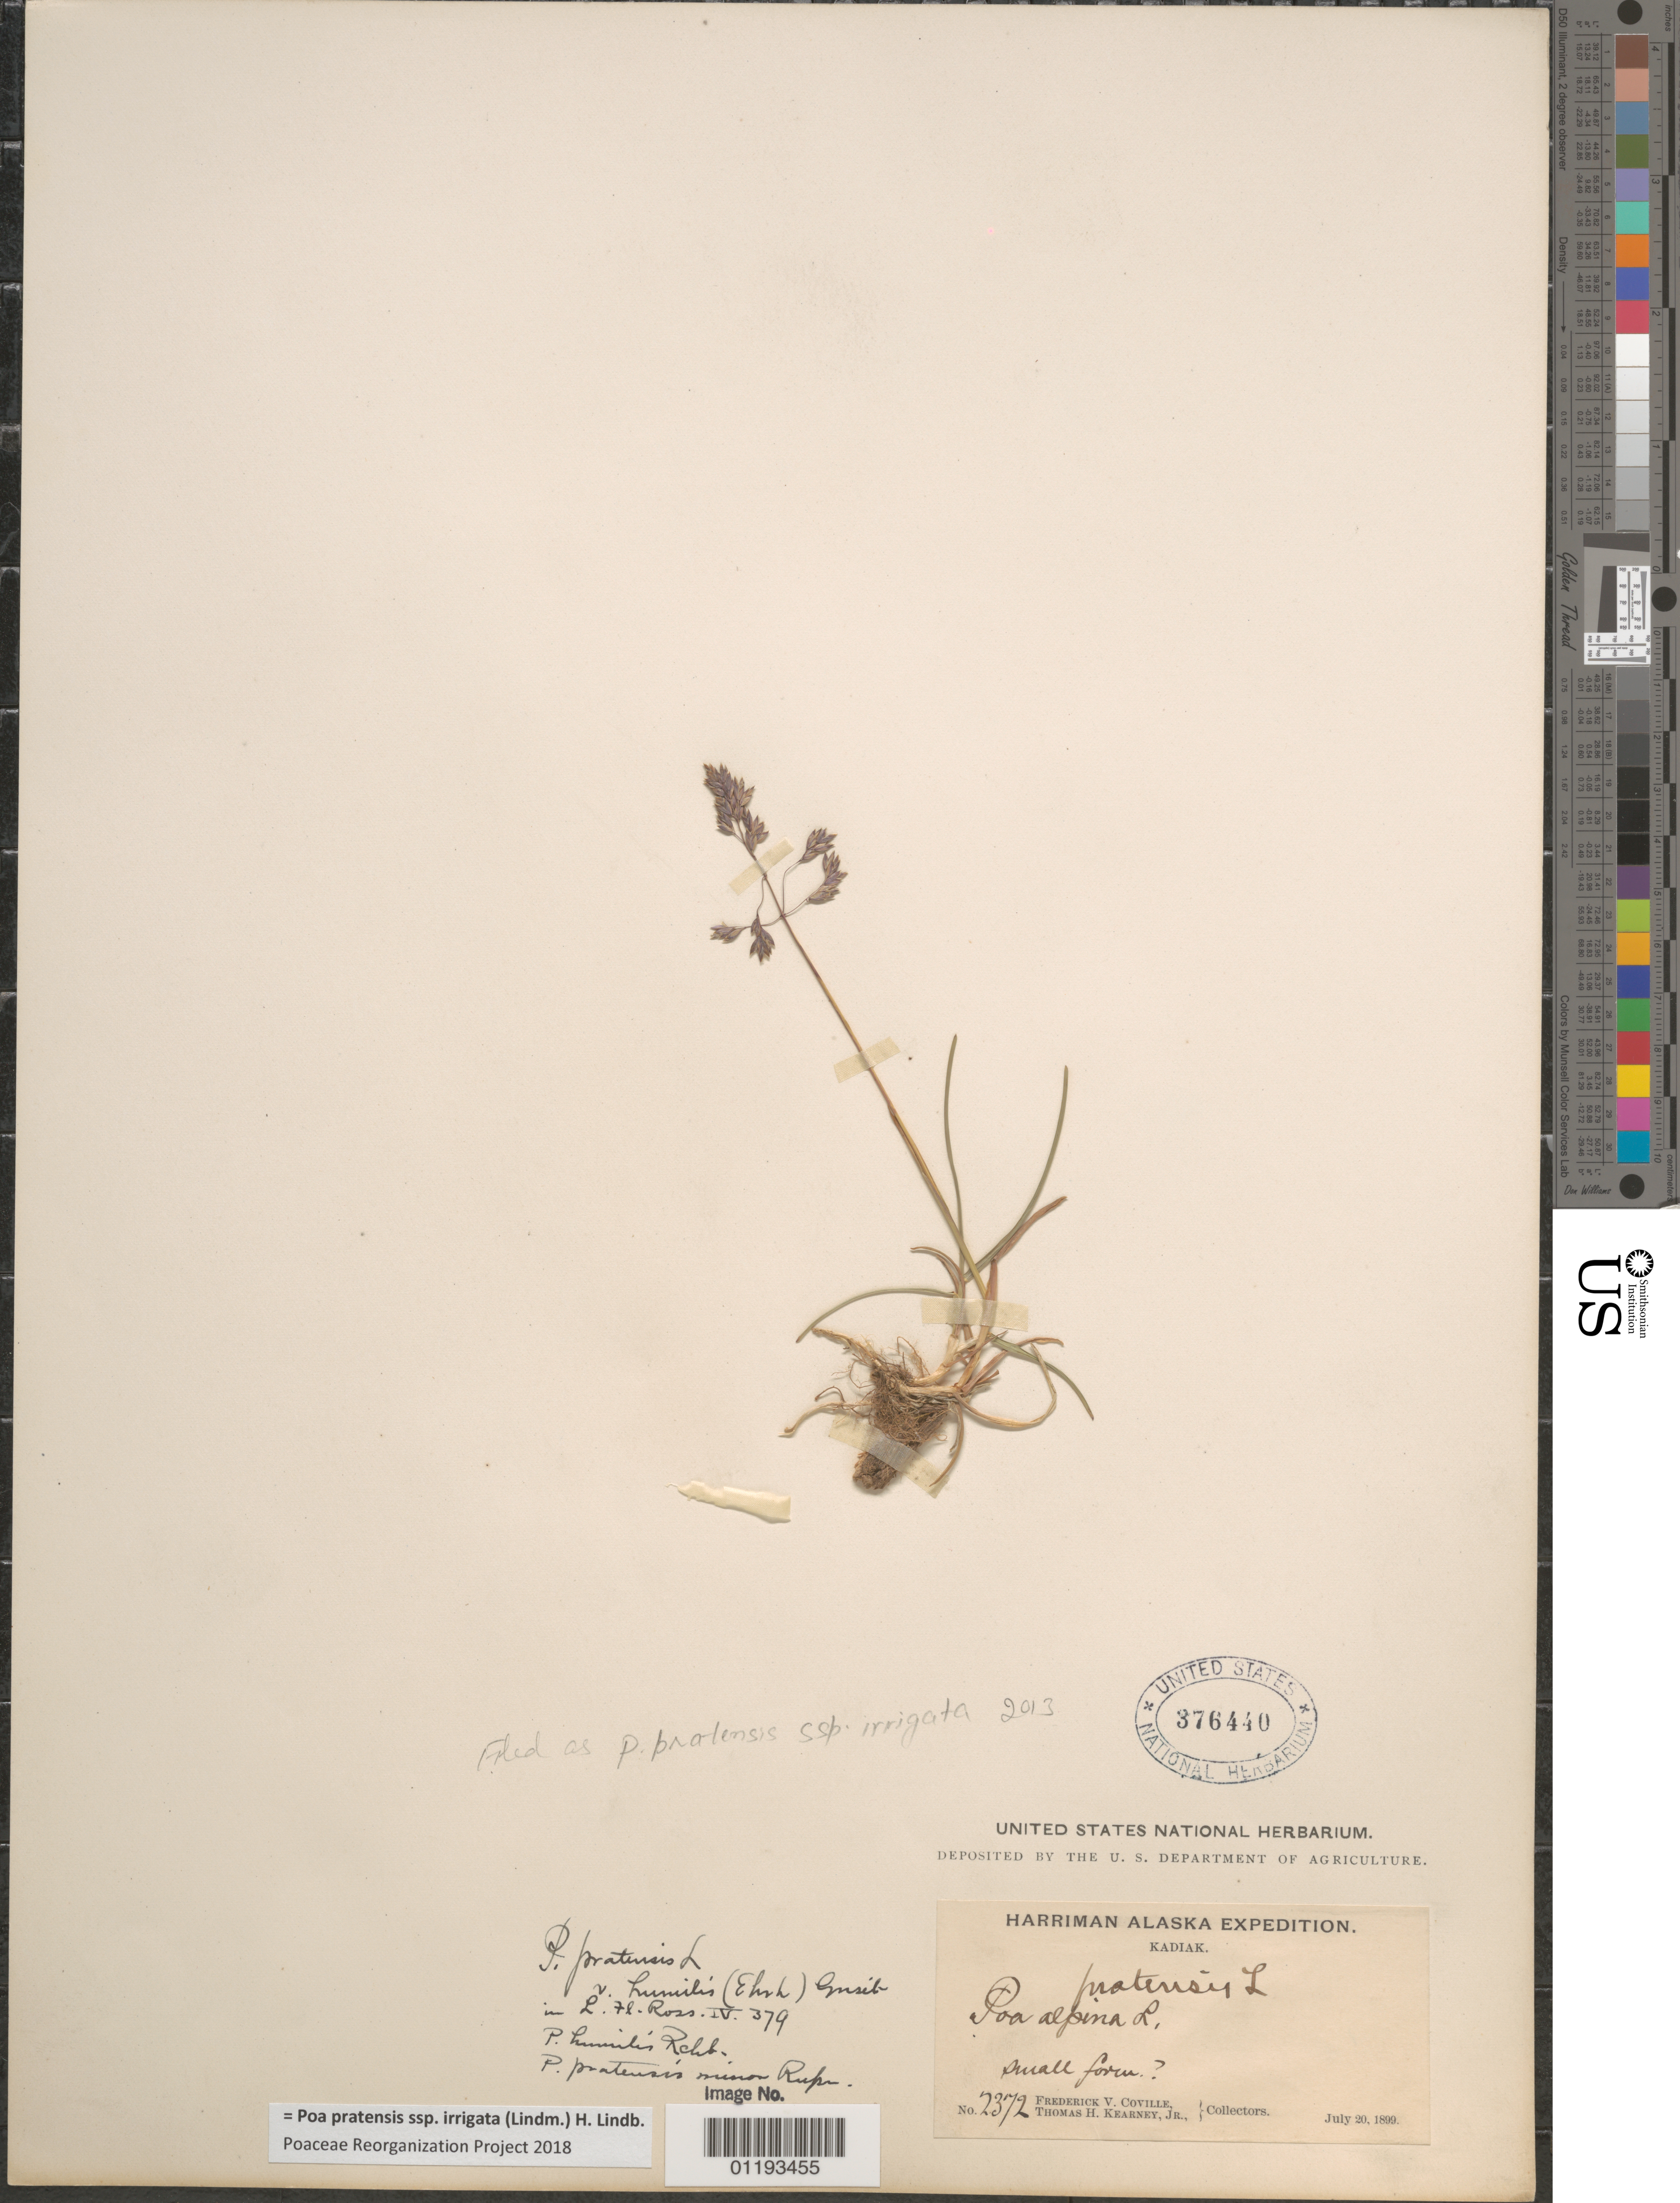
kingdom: Plantae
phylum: Tracheophyta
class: Liliopsida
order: Poales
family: Poaceae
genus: Poa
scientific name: Poa pratensis subsp. irrigata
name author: (Lindm.) H. Lindb.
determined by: Poaceae Reorganization Project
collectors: F. V. Coville & T. H. Kearney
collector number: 2372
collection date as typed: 20 Jul 1899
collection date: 1899-07-20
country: United States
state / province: Alaska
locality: Kadiak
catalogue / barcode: US 376440